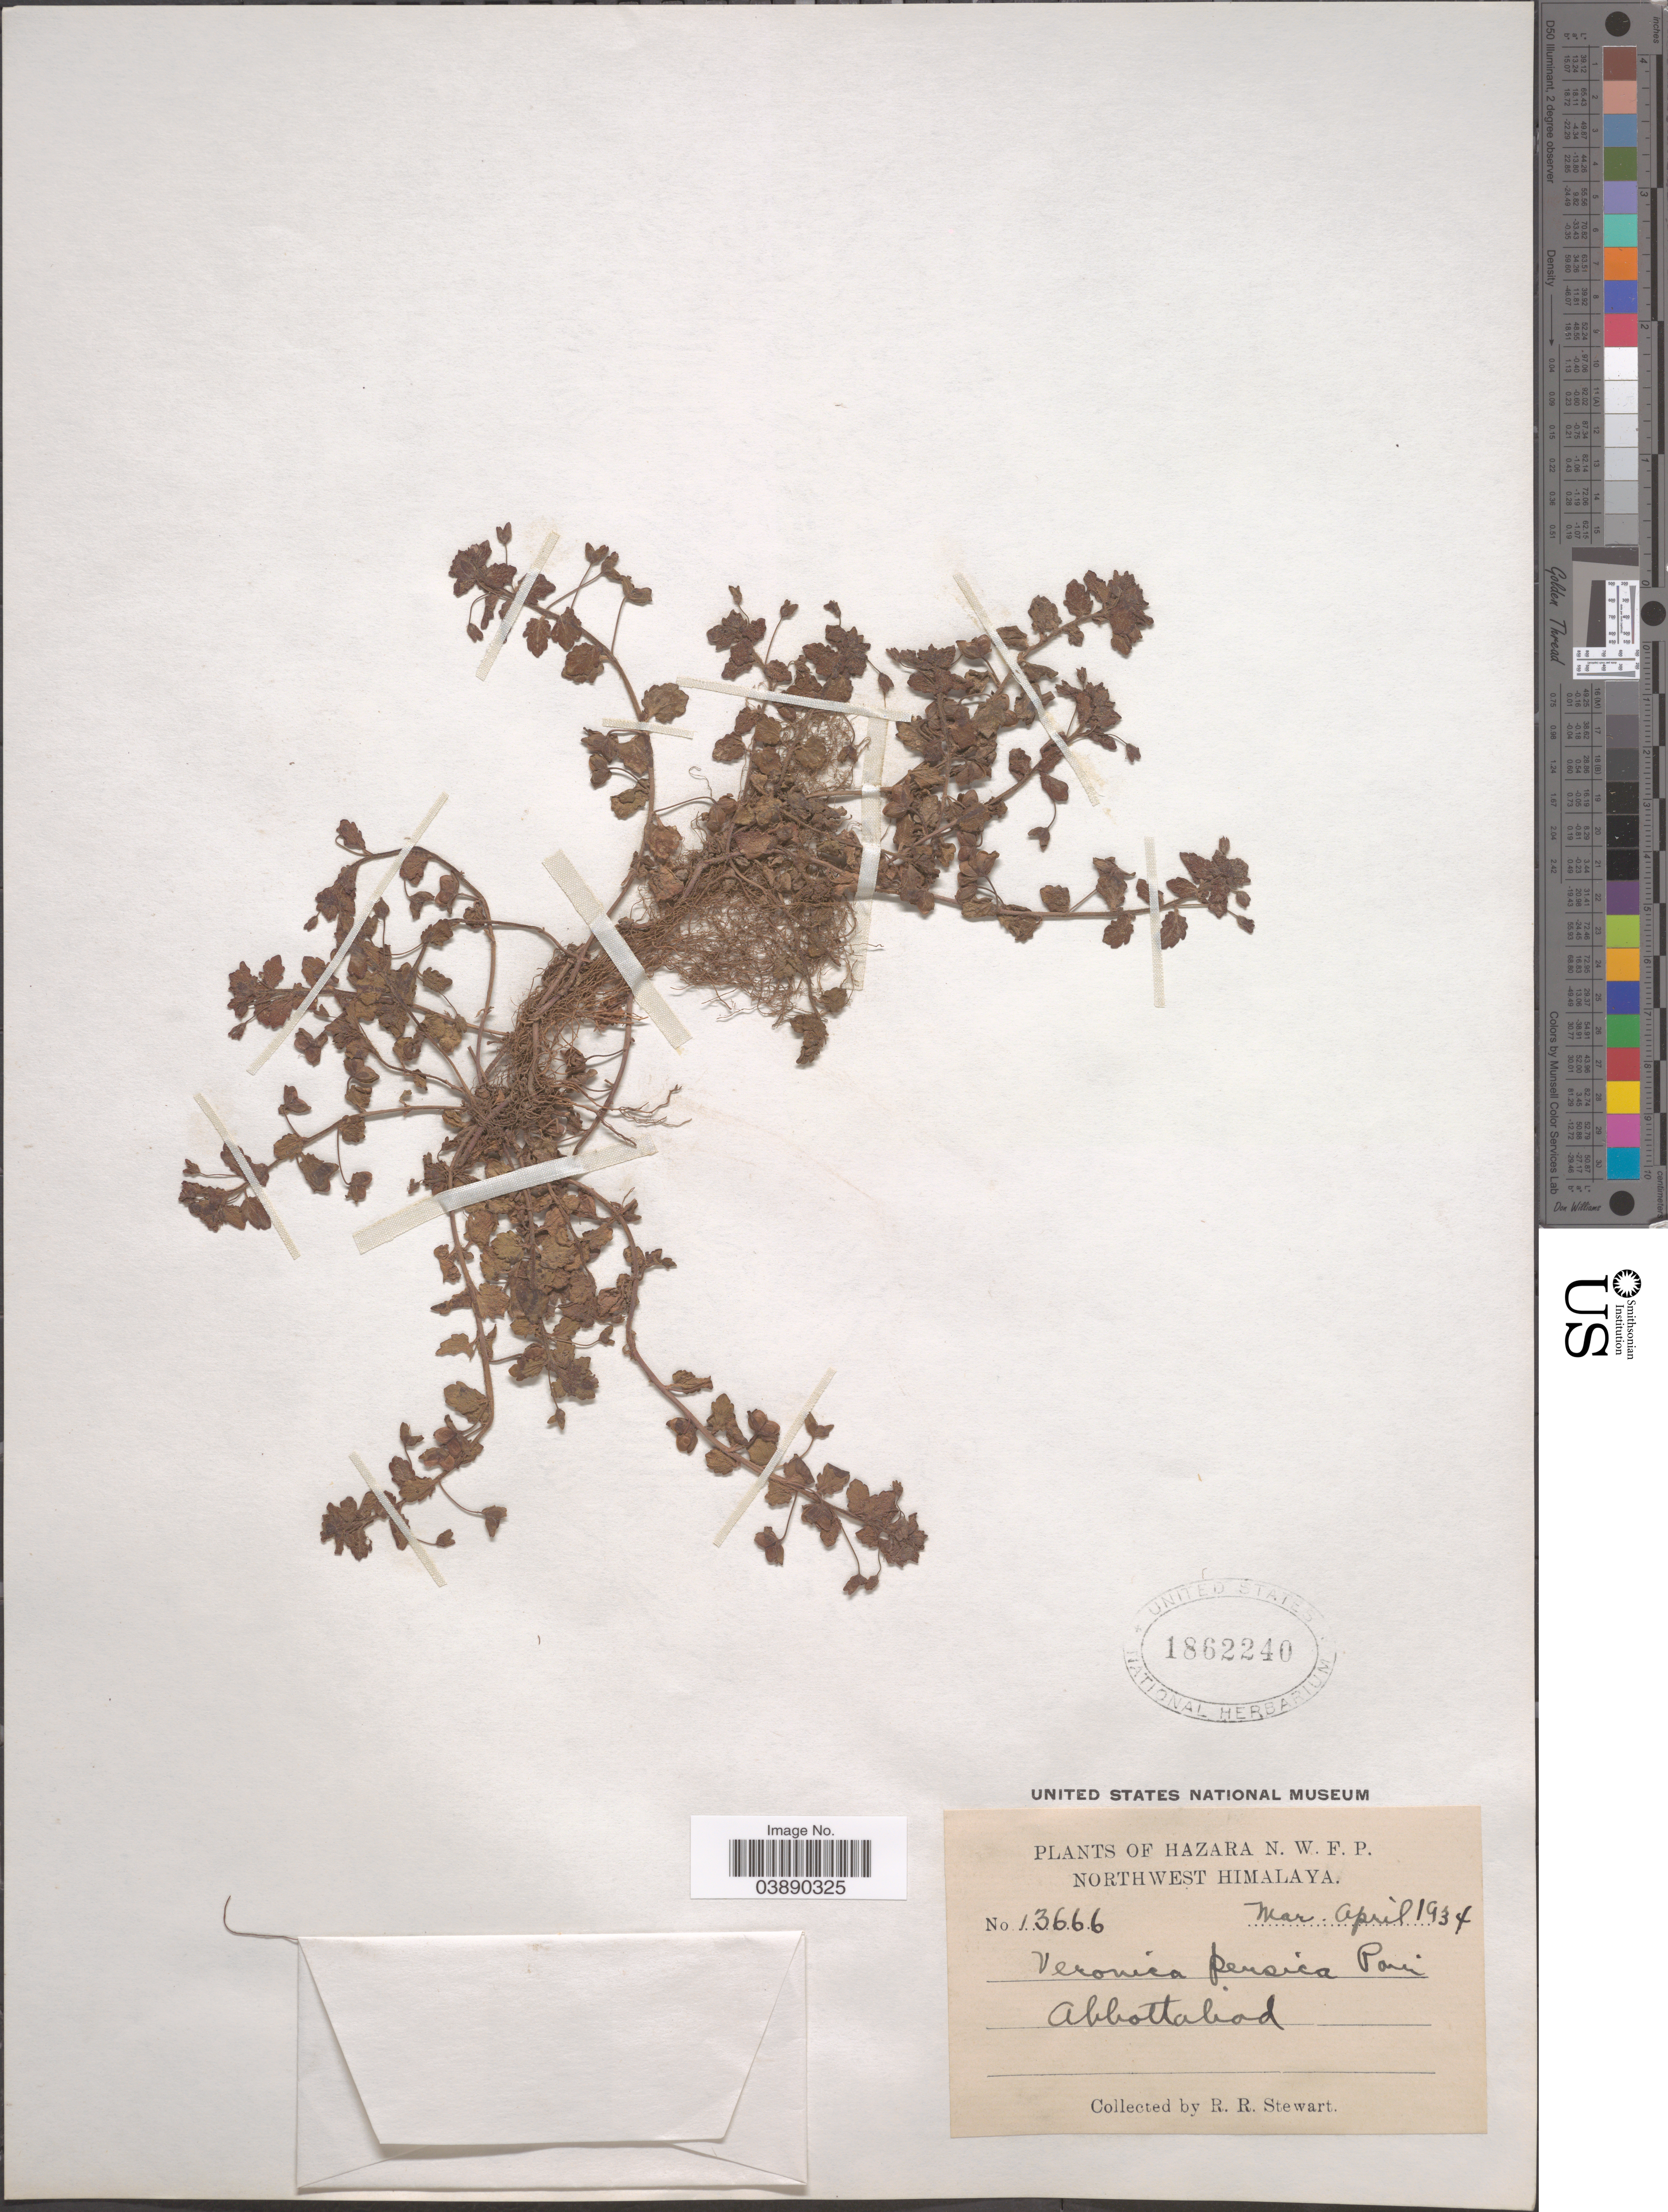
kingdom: Plantae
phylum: Tracheophyta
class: Magnoliopsida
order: Lamiales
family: Plantaginaceae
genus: Veronica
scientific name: Veronica persica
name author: Poir.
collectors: R. Stewart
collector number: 13666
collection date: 1934-03/1934-04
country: Pakistan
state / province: Khyber Pakhtunkhwa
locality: Hazara N. W. F. P. Northwest Himalaya. Abbottabad.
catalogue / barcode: US 1862240